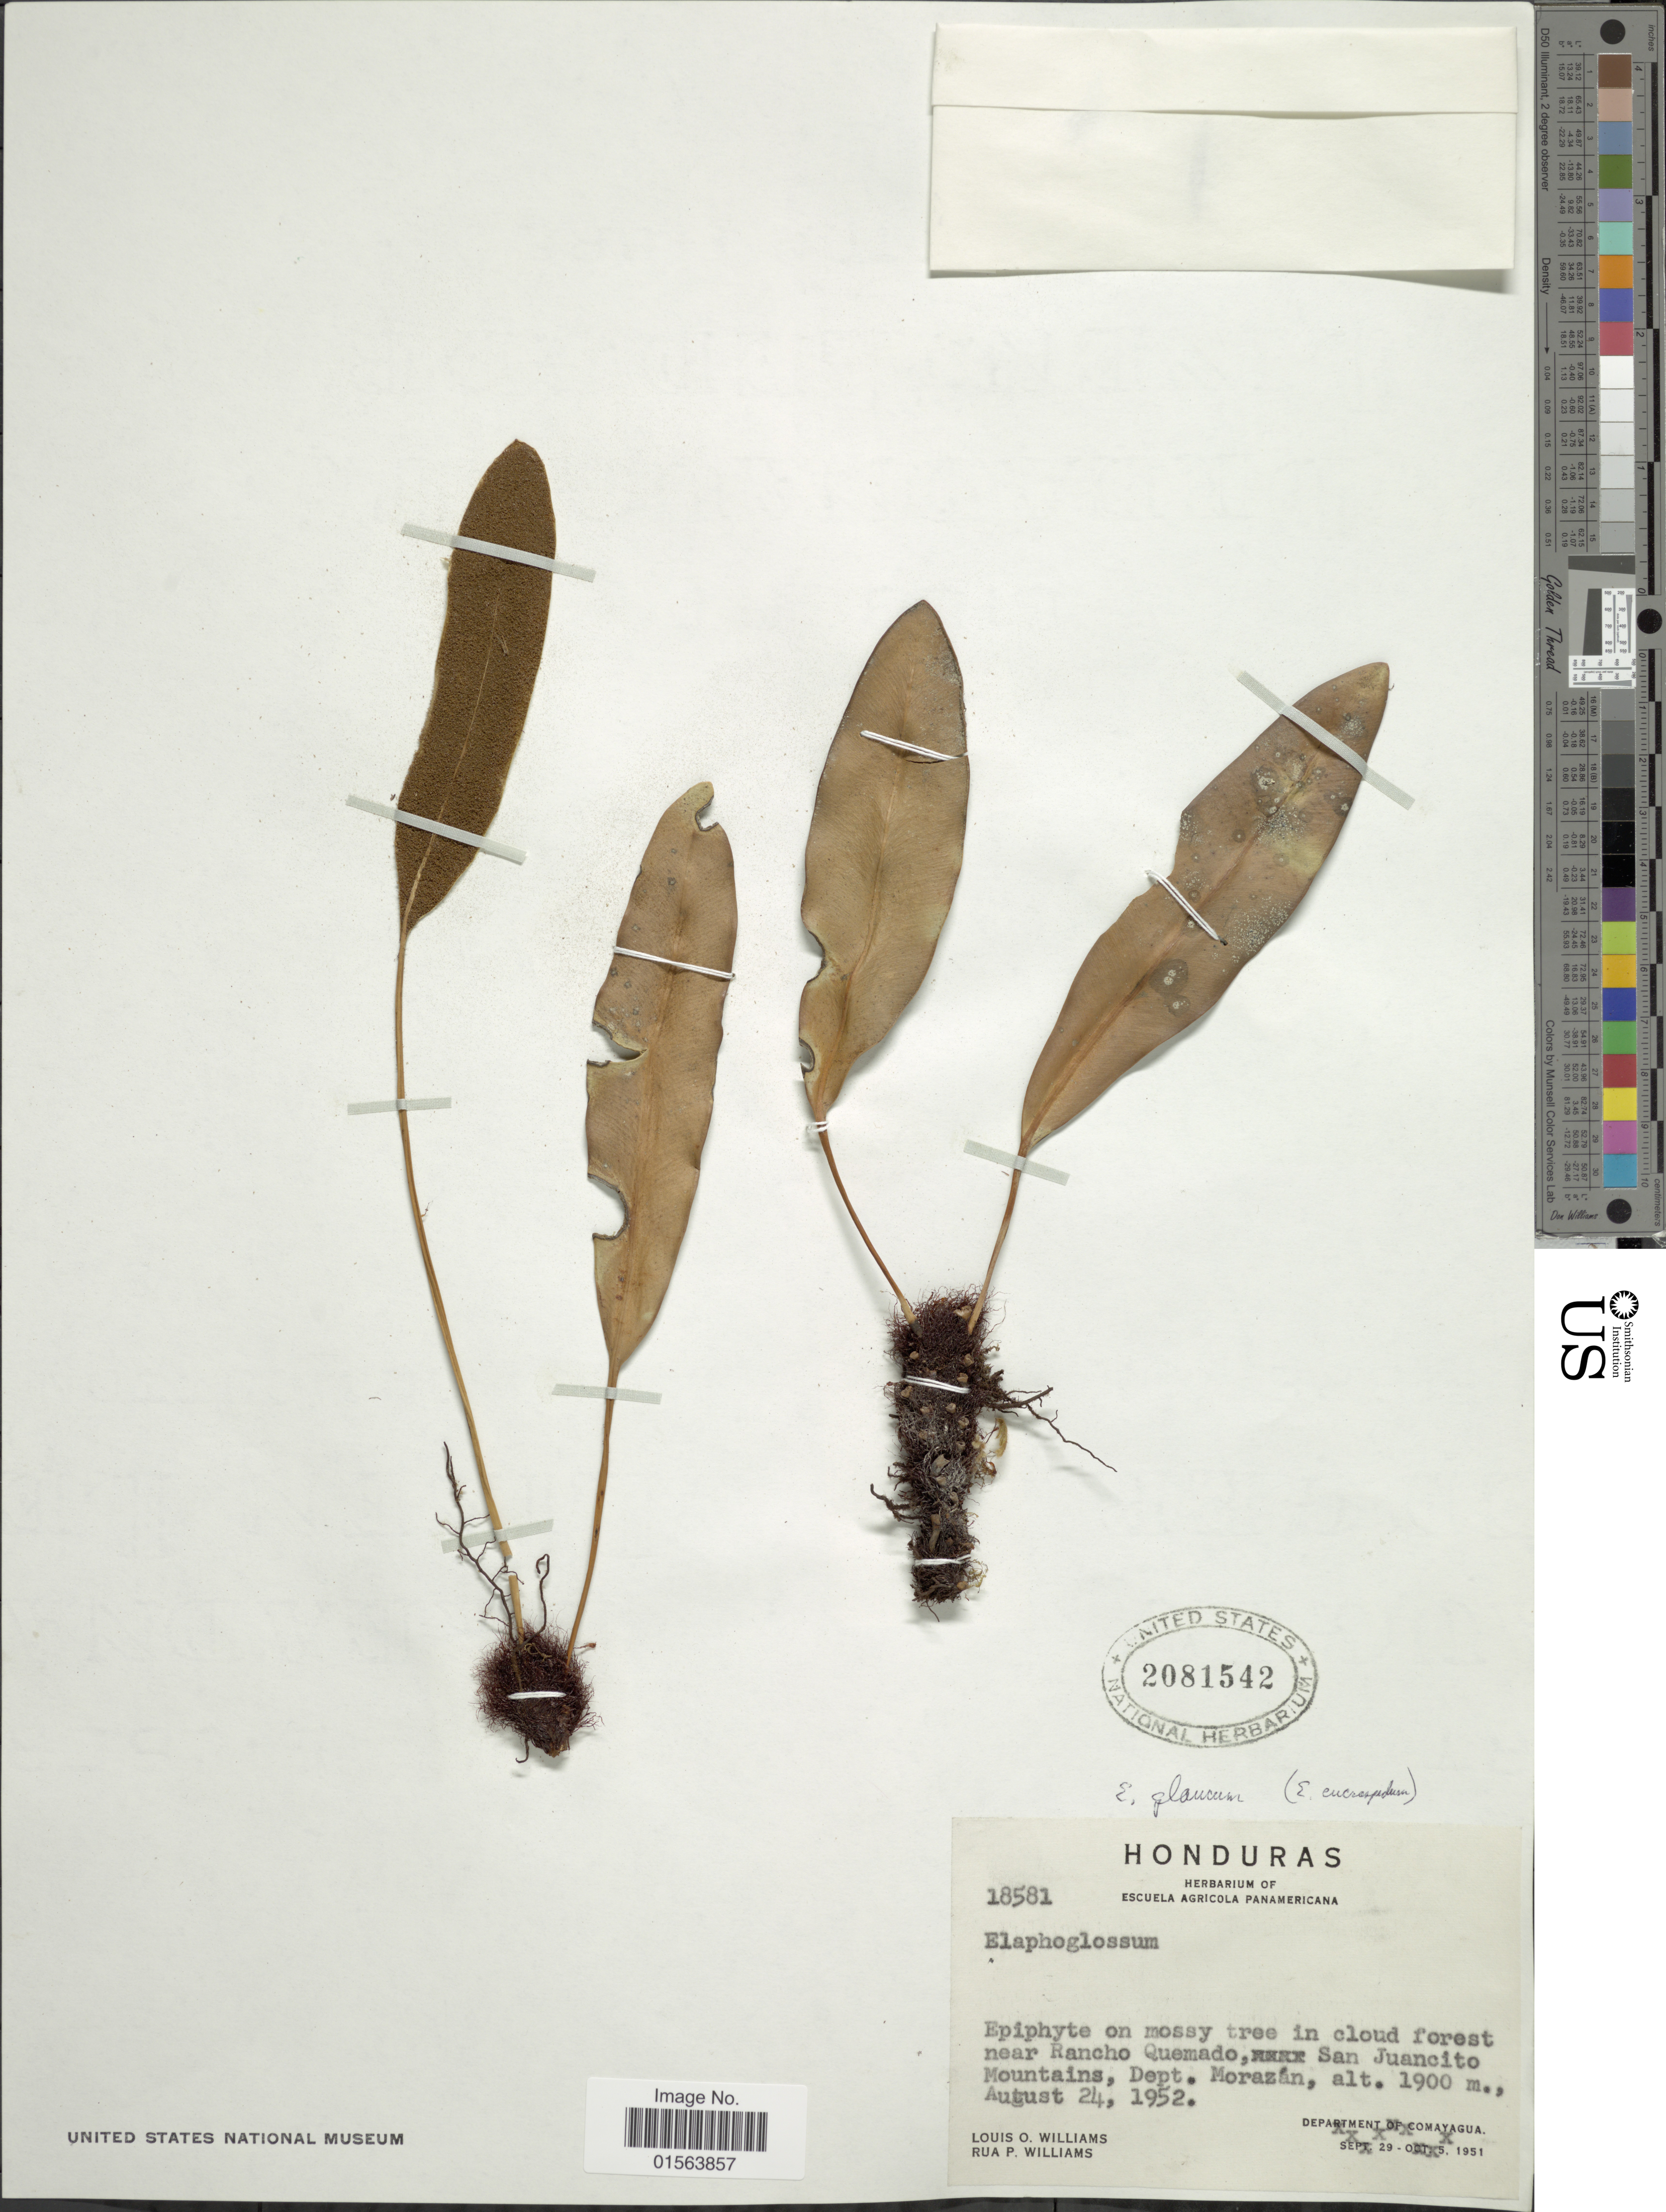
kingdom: Plantae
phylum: Tracheophyta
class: Polypodiopsida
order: Polypodiales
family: Dryopteridaceae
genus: Elaphoglossum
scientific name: Elaphoglossum glaucum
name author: T. Moore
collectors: L. O. Williams & R. P. Williams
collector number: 18581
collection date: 1952-08-24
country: Honduras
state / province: Fco. Morazán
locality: Near Rancho Quemado, San Juancito Mountains, Dept. Morazan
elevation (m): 1900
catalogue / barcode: US 2081542